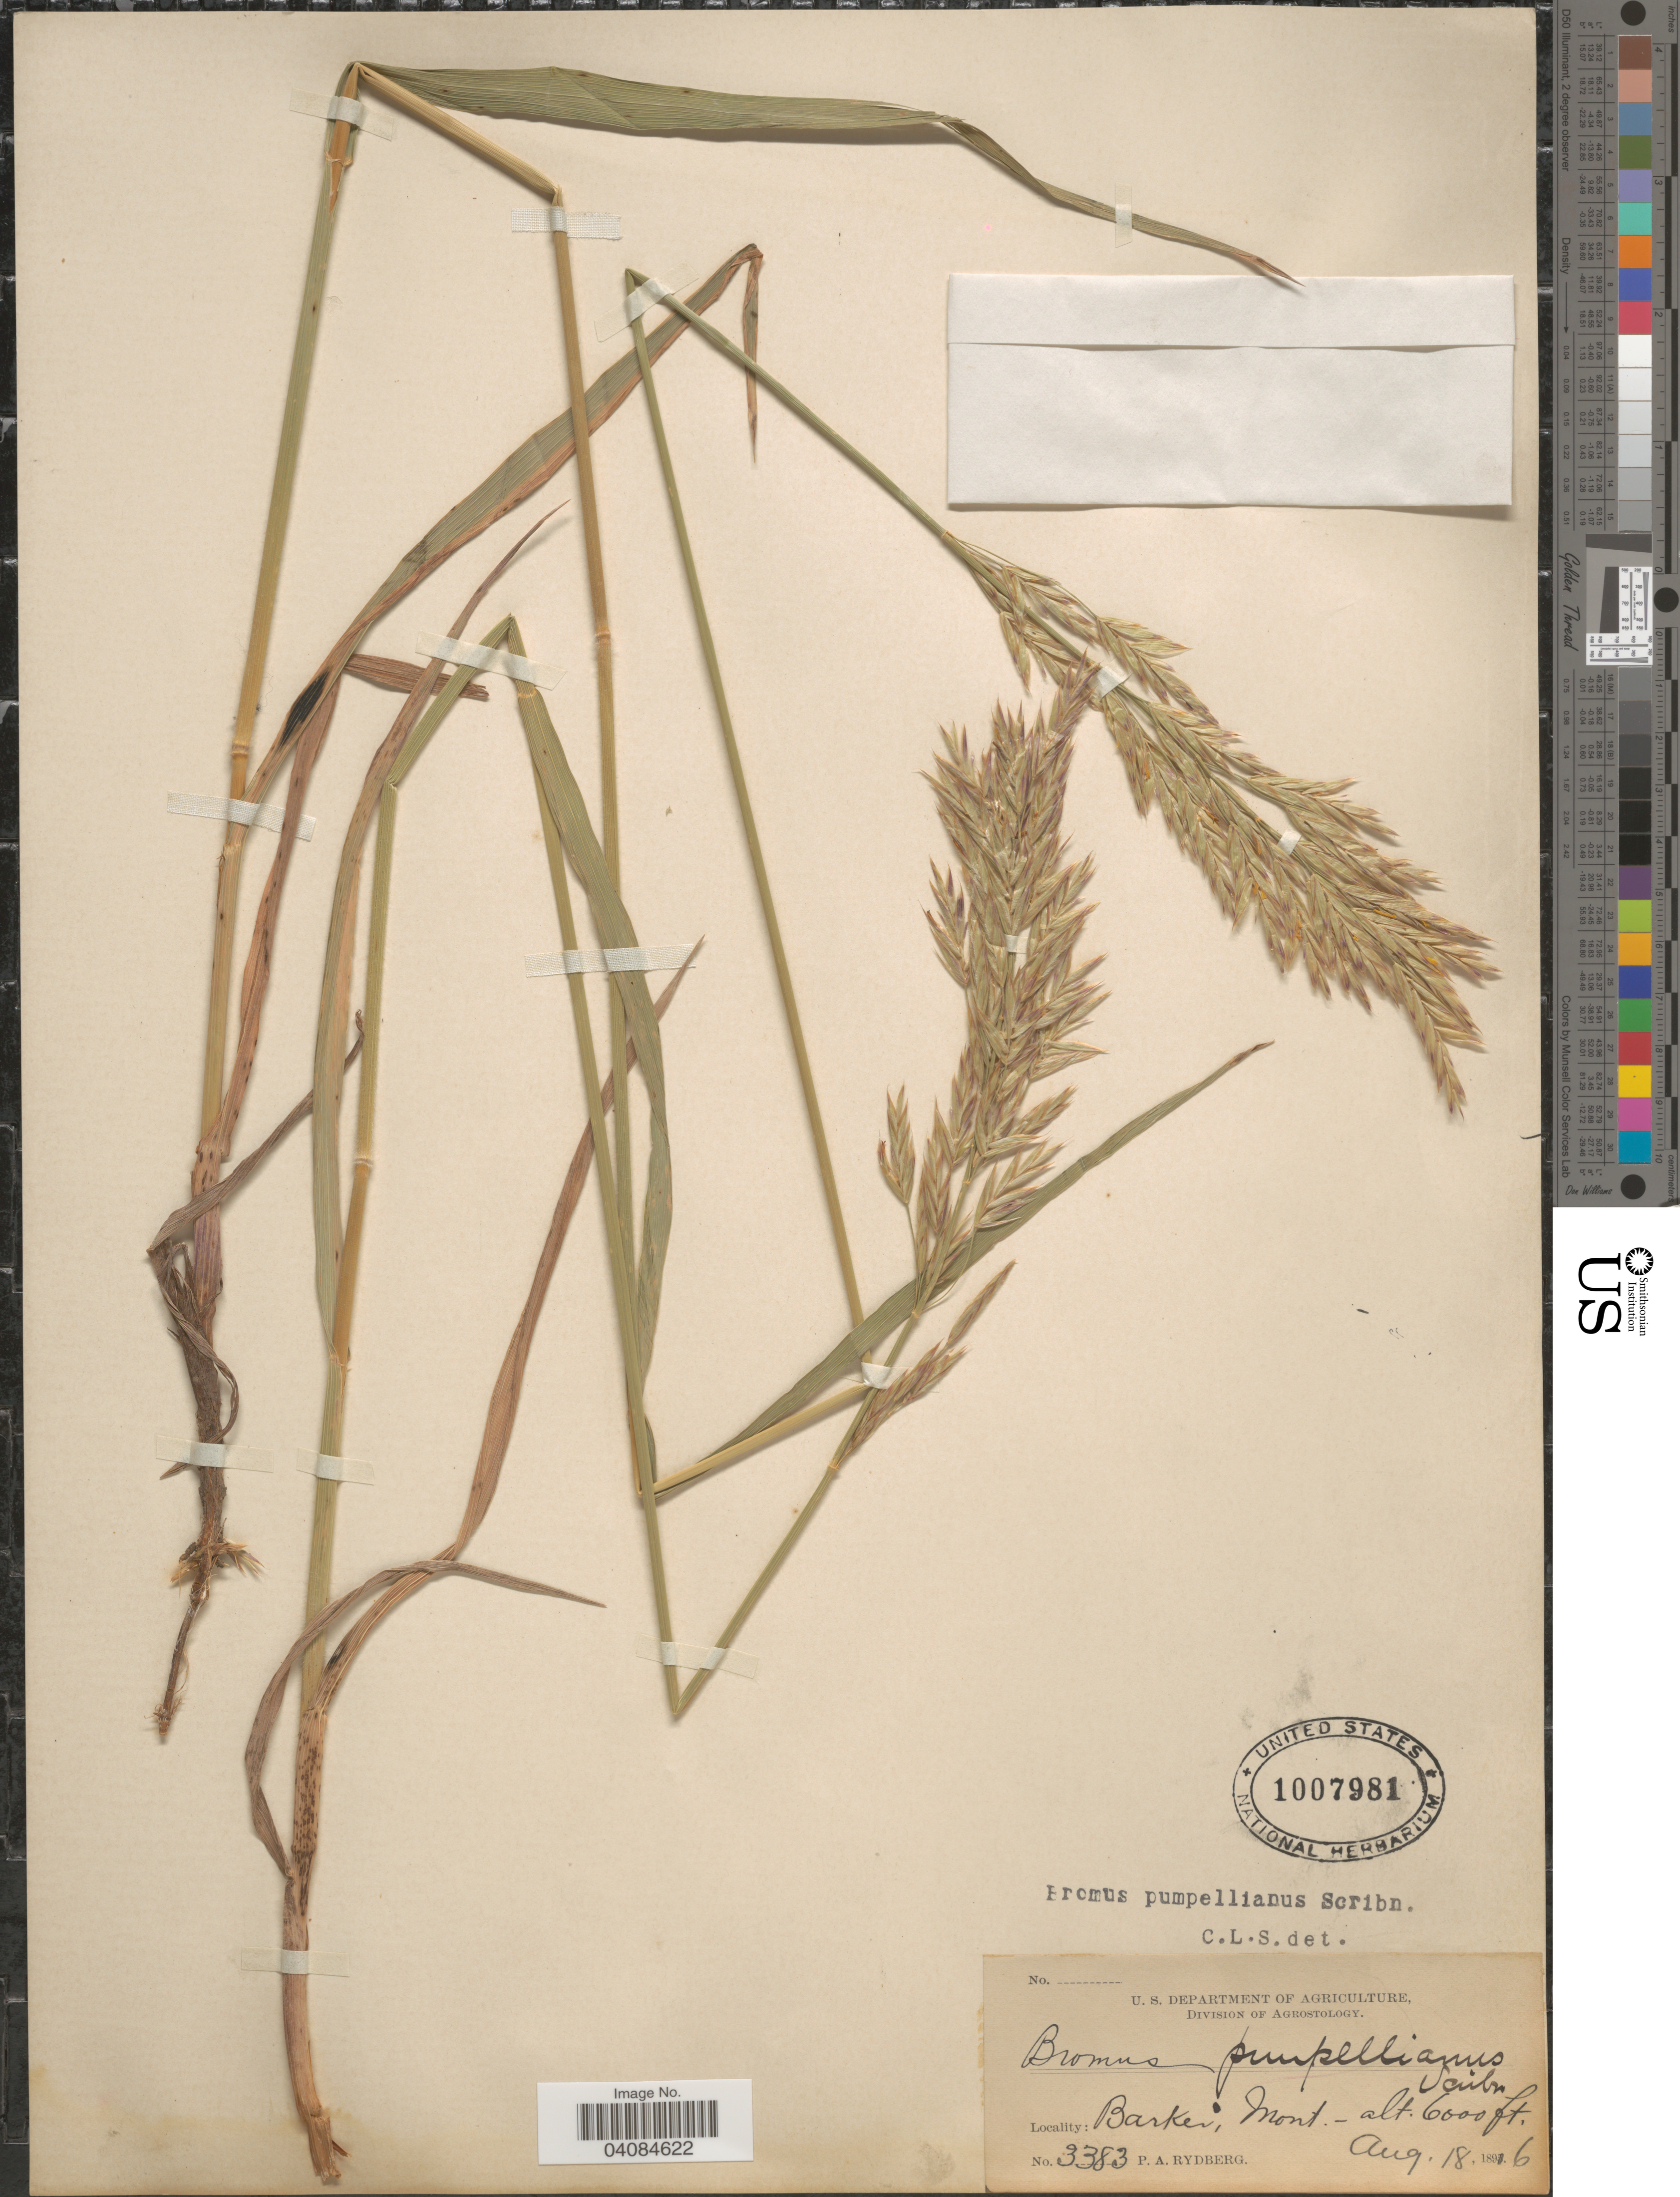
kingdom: Plantae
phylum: Tracheophyta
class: Liliopsida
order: Poales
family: Poaceae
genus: Bromus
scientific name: Bromus pumpellianus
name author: Scribn.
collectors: P. A. Rydberg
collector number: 3383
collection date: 1896-08-18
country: United States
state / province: Montana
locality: Barker.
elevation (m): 1829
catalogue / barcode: US 1007981